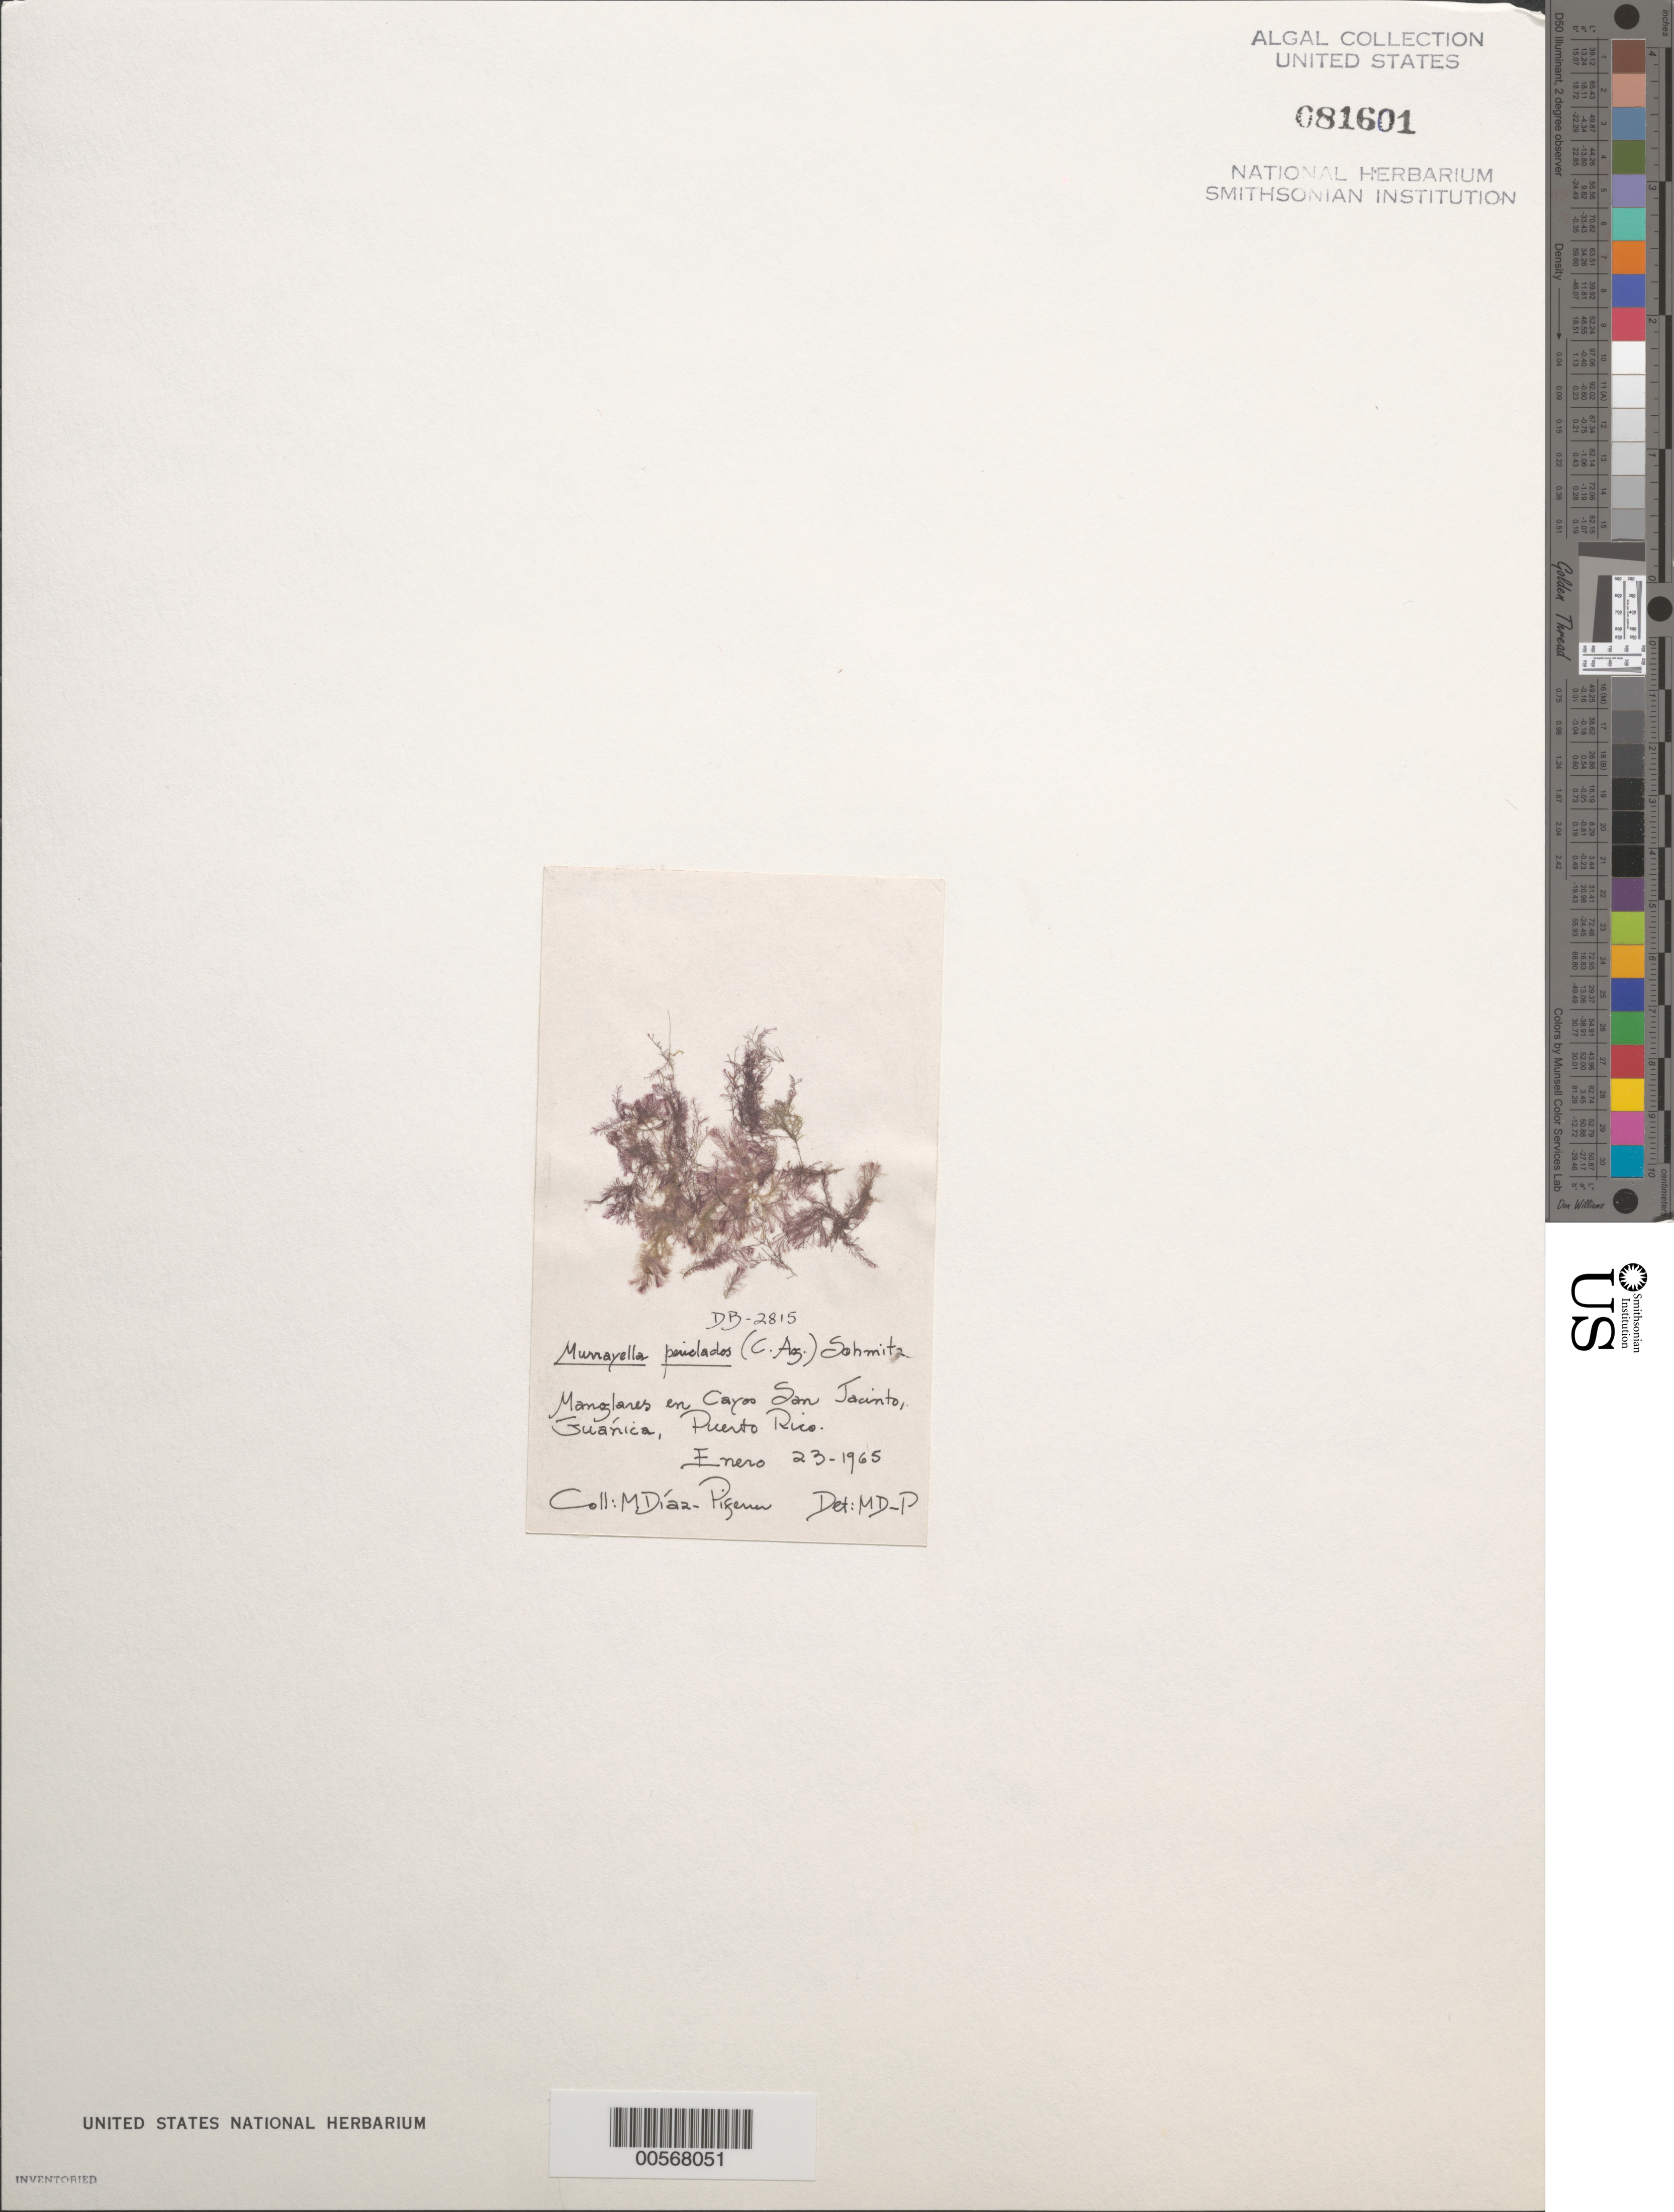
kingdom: Plantae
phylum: Rhodophyta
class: Florideophyceae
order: Ceramiales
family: Rhodomelaceae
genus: Murrayella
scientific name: Murrayella periclados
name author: (C. Agardh) F. Schmitz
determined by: Diaz-Piferrer, M.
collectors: M. Diaz-Piferrer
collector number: Db-2815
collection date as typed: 23 Jan 1965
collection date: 1965-01-23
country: Puerto Rico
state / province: Guanica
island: Cayo San Jacinto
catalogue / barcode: US 81601